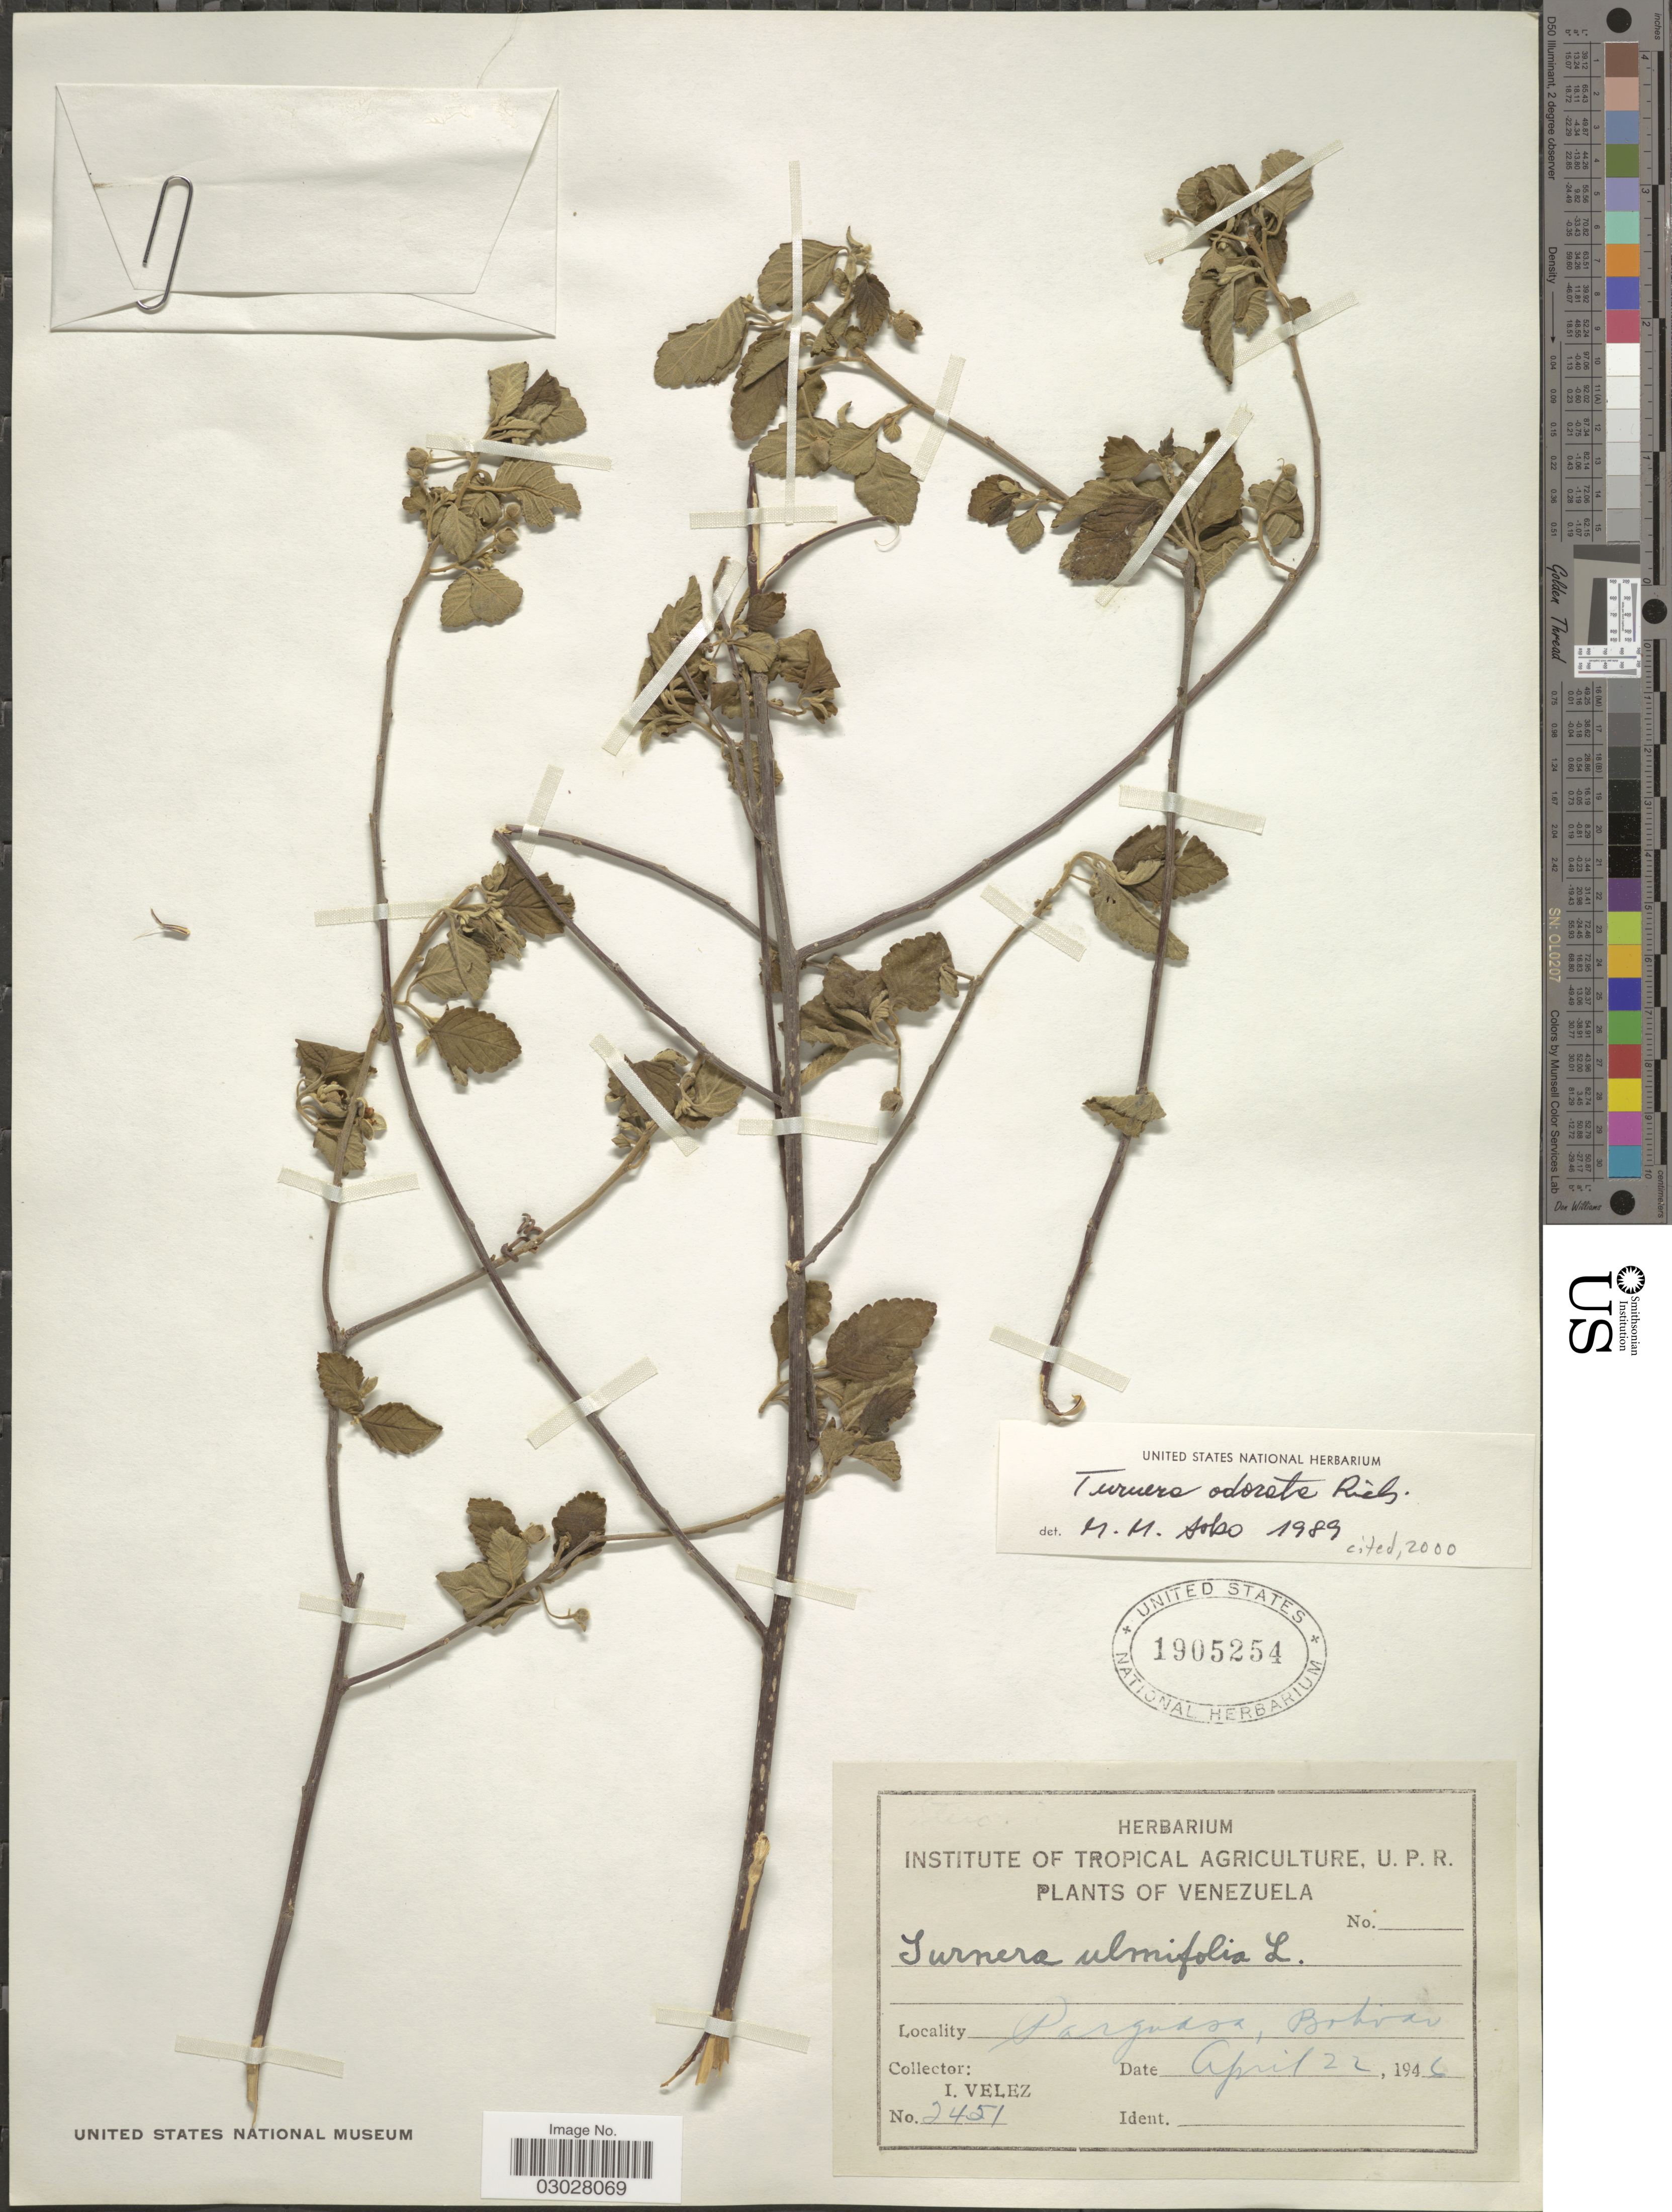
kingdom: Plantae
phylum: Tracheophyta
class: Magnoliopsida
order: Malpighiales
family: Turneraceae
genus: Turnera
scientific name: Turnera odorata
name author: Rich.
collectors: I. Velez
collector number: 2451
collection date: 1946-04-22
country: Venezuela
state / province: Bolivar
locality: Parguasa, Bolivar.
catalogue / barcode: US 1905254